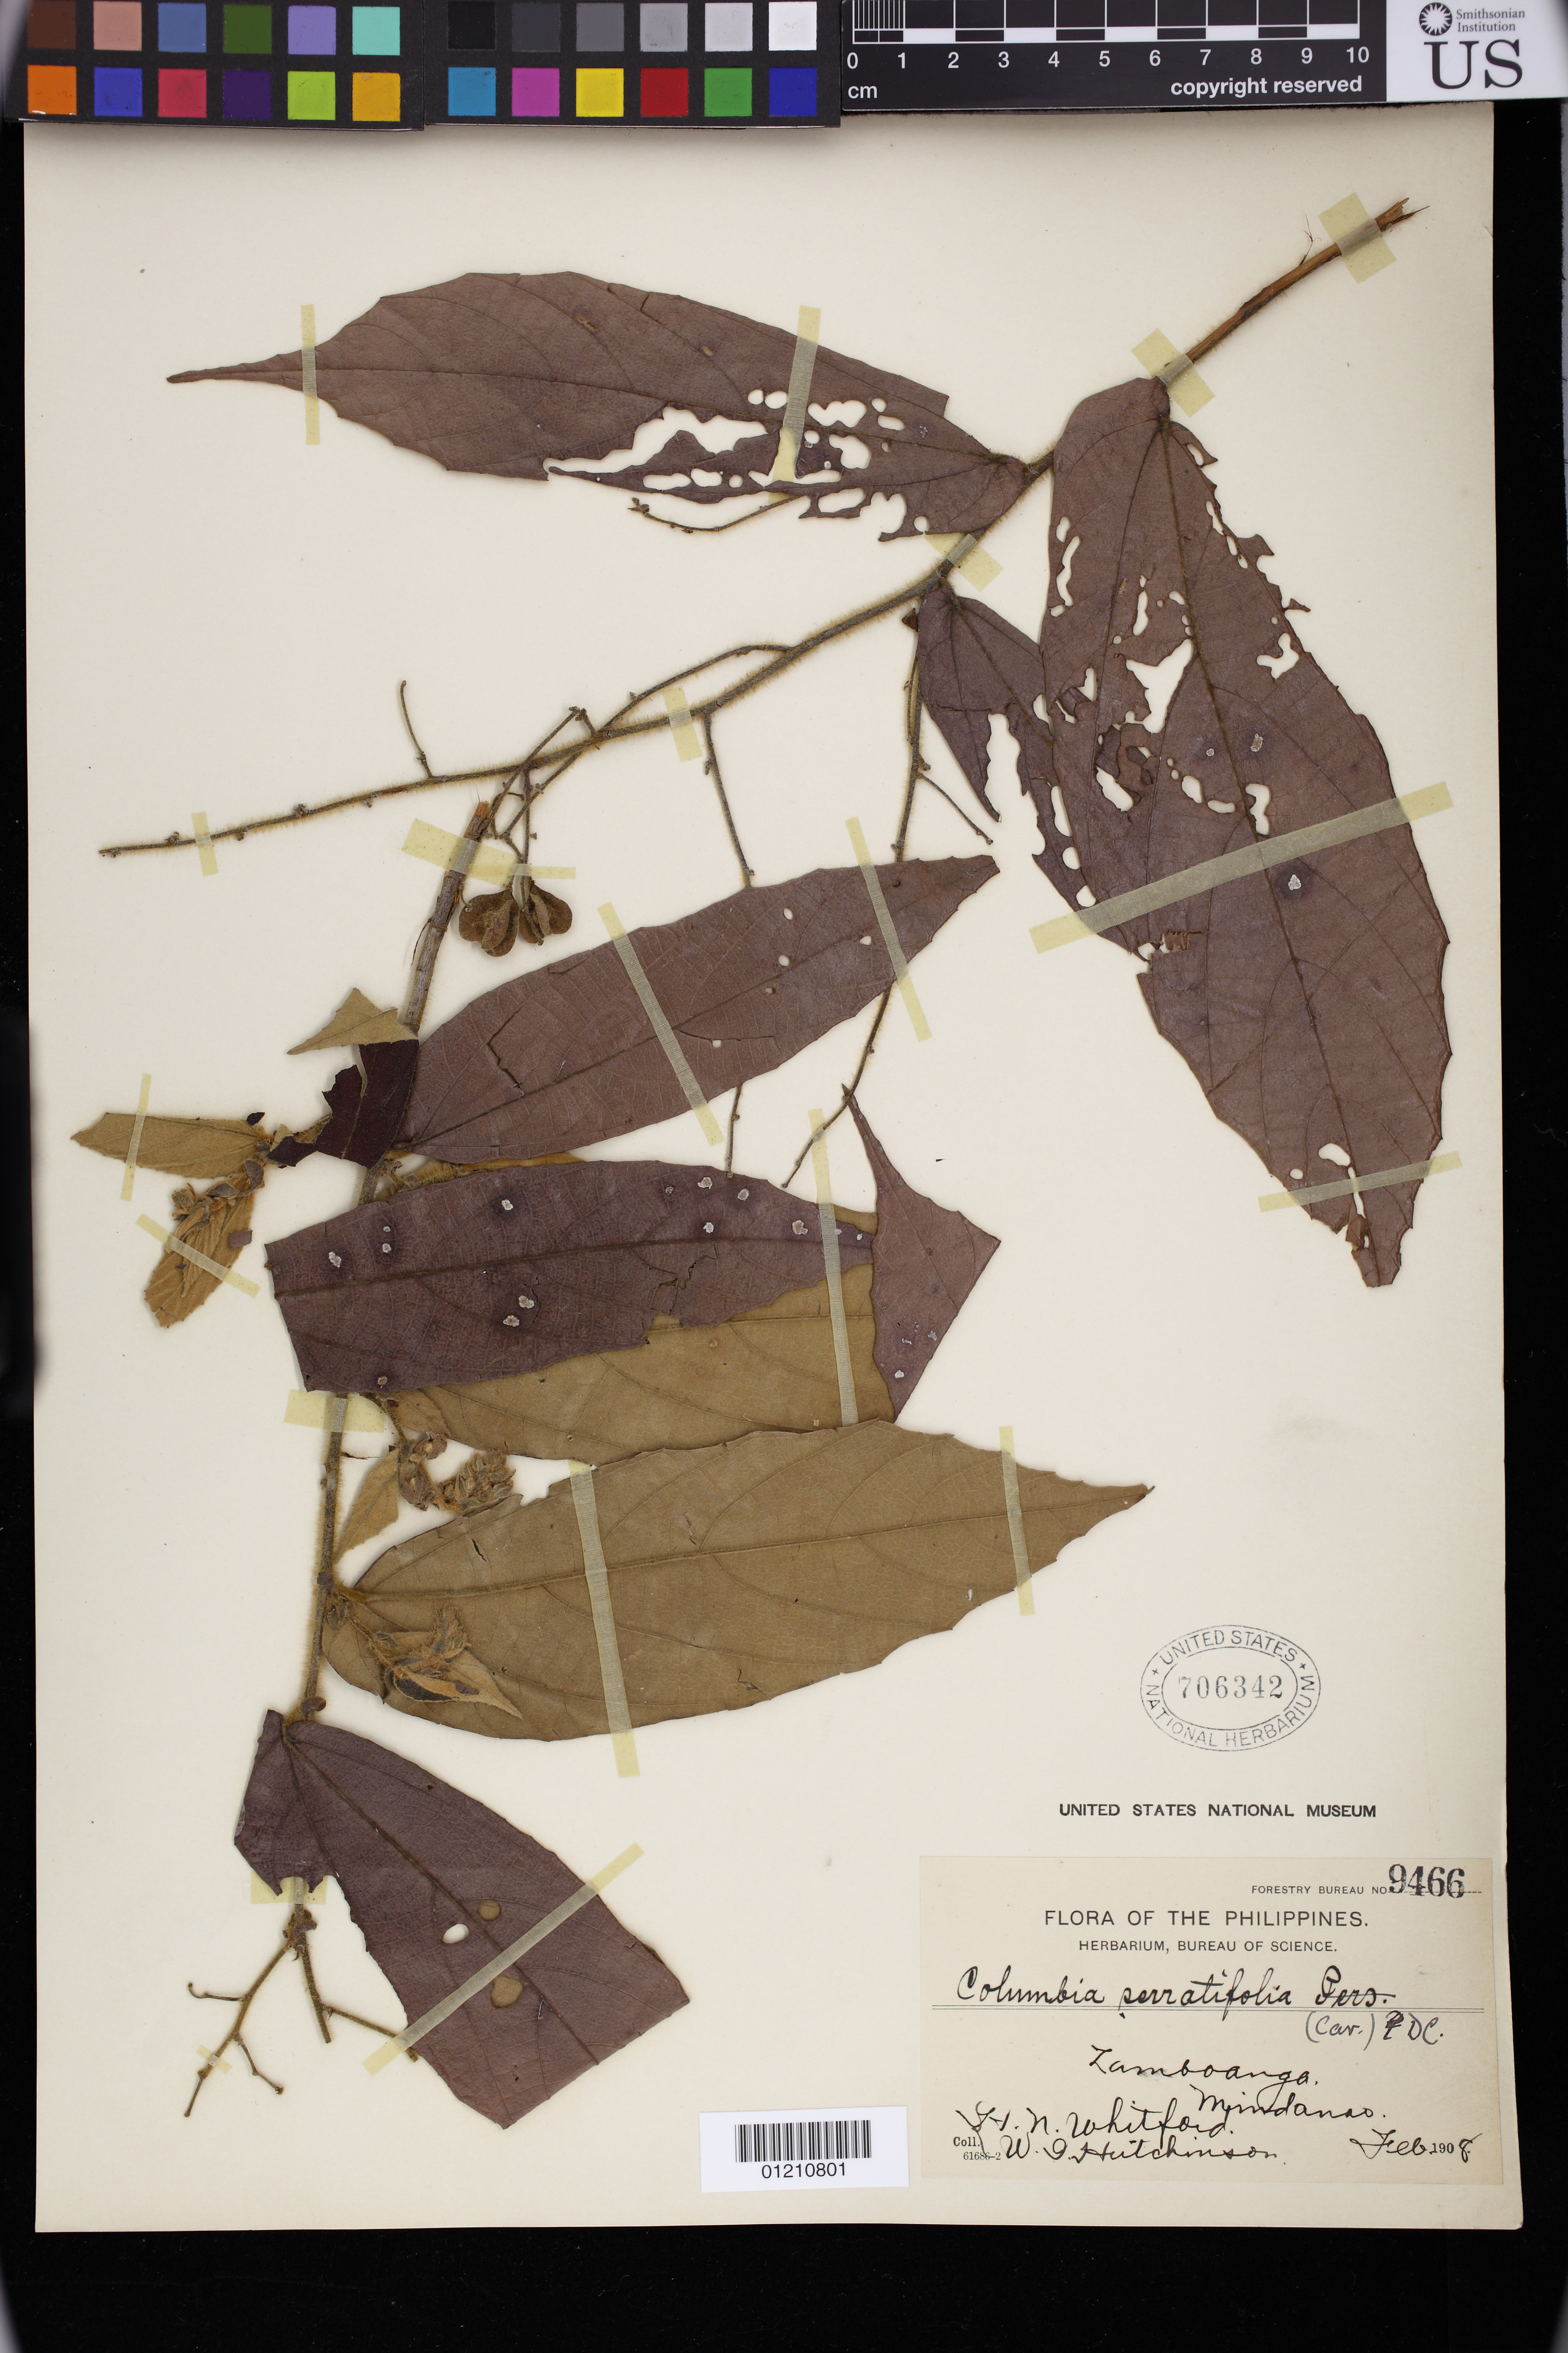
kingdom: Plantae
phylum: Tracheophyta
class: Magnoliopsida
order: Malvales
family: Malvaceae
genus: Colona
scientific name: Colona serratifolia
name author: Cav.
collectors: H. N. Whitford & W. I. Hutchinson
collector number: Forestry Bureau 9466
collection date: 1908-02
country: Philippines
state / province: Zamboanga Peninsula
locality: Zamboanga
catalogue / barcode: US 706342